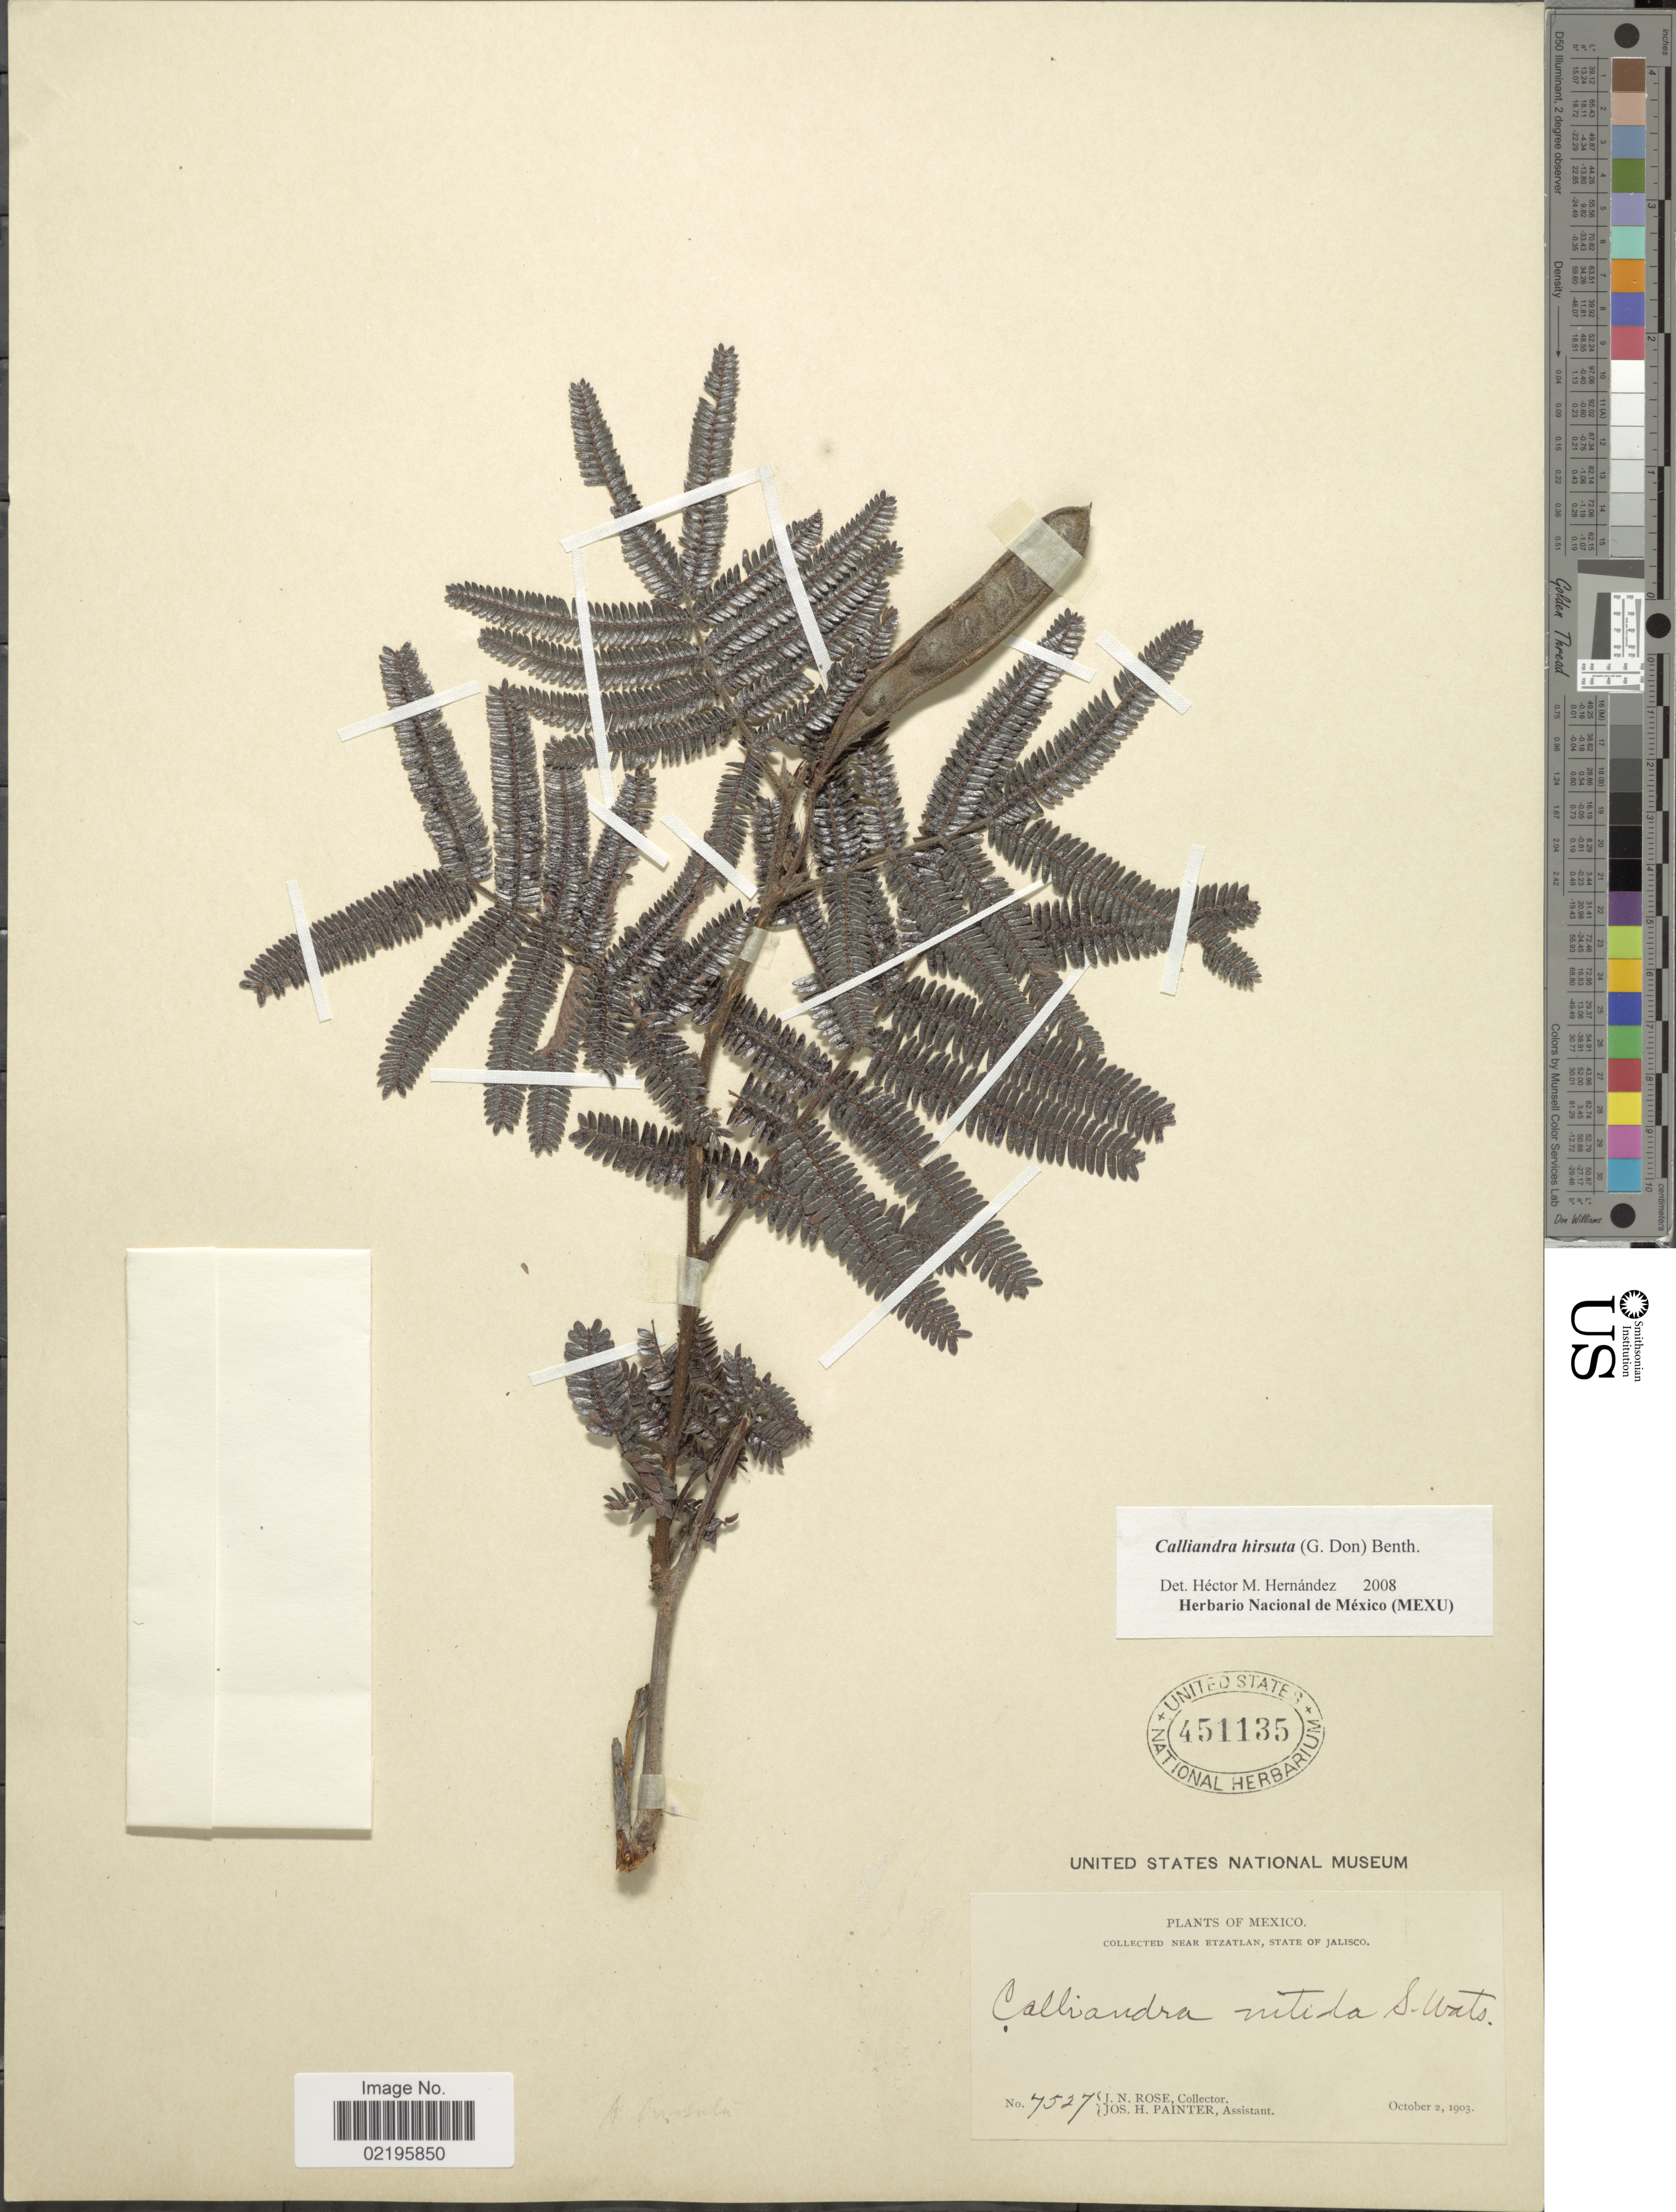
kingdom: Plantae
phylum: Tracheophyta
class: Magnoliopsida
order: Fabales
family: Fabaceae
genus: Calliandra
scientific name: Calliandra hirsuta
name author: Benth.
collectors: J. N. Rose & J. H. Painter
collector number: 4527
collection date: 1903-10-02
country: Mexico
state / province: Jalisco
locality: Collected near Etzatlan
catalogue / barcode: US 451135